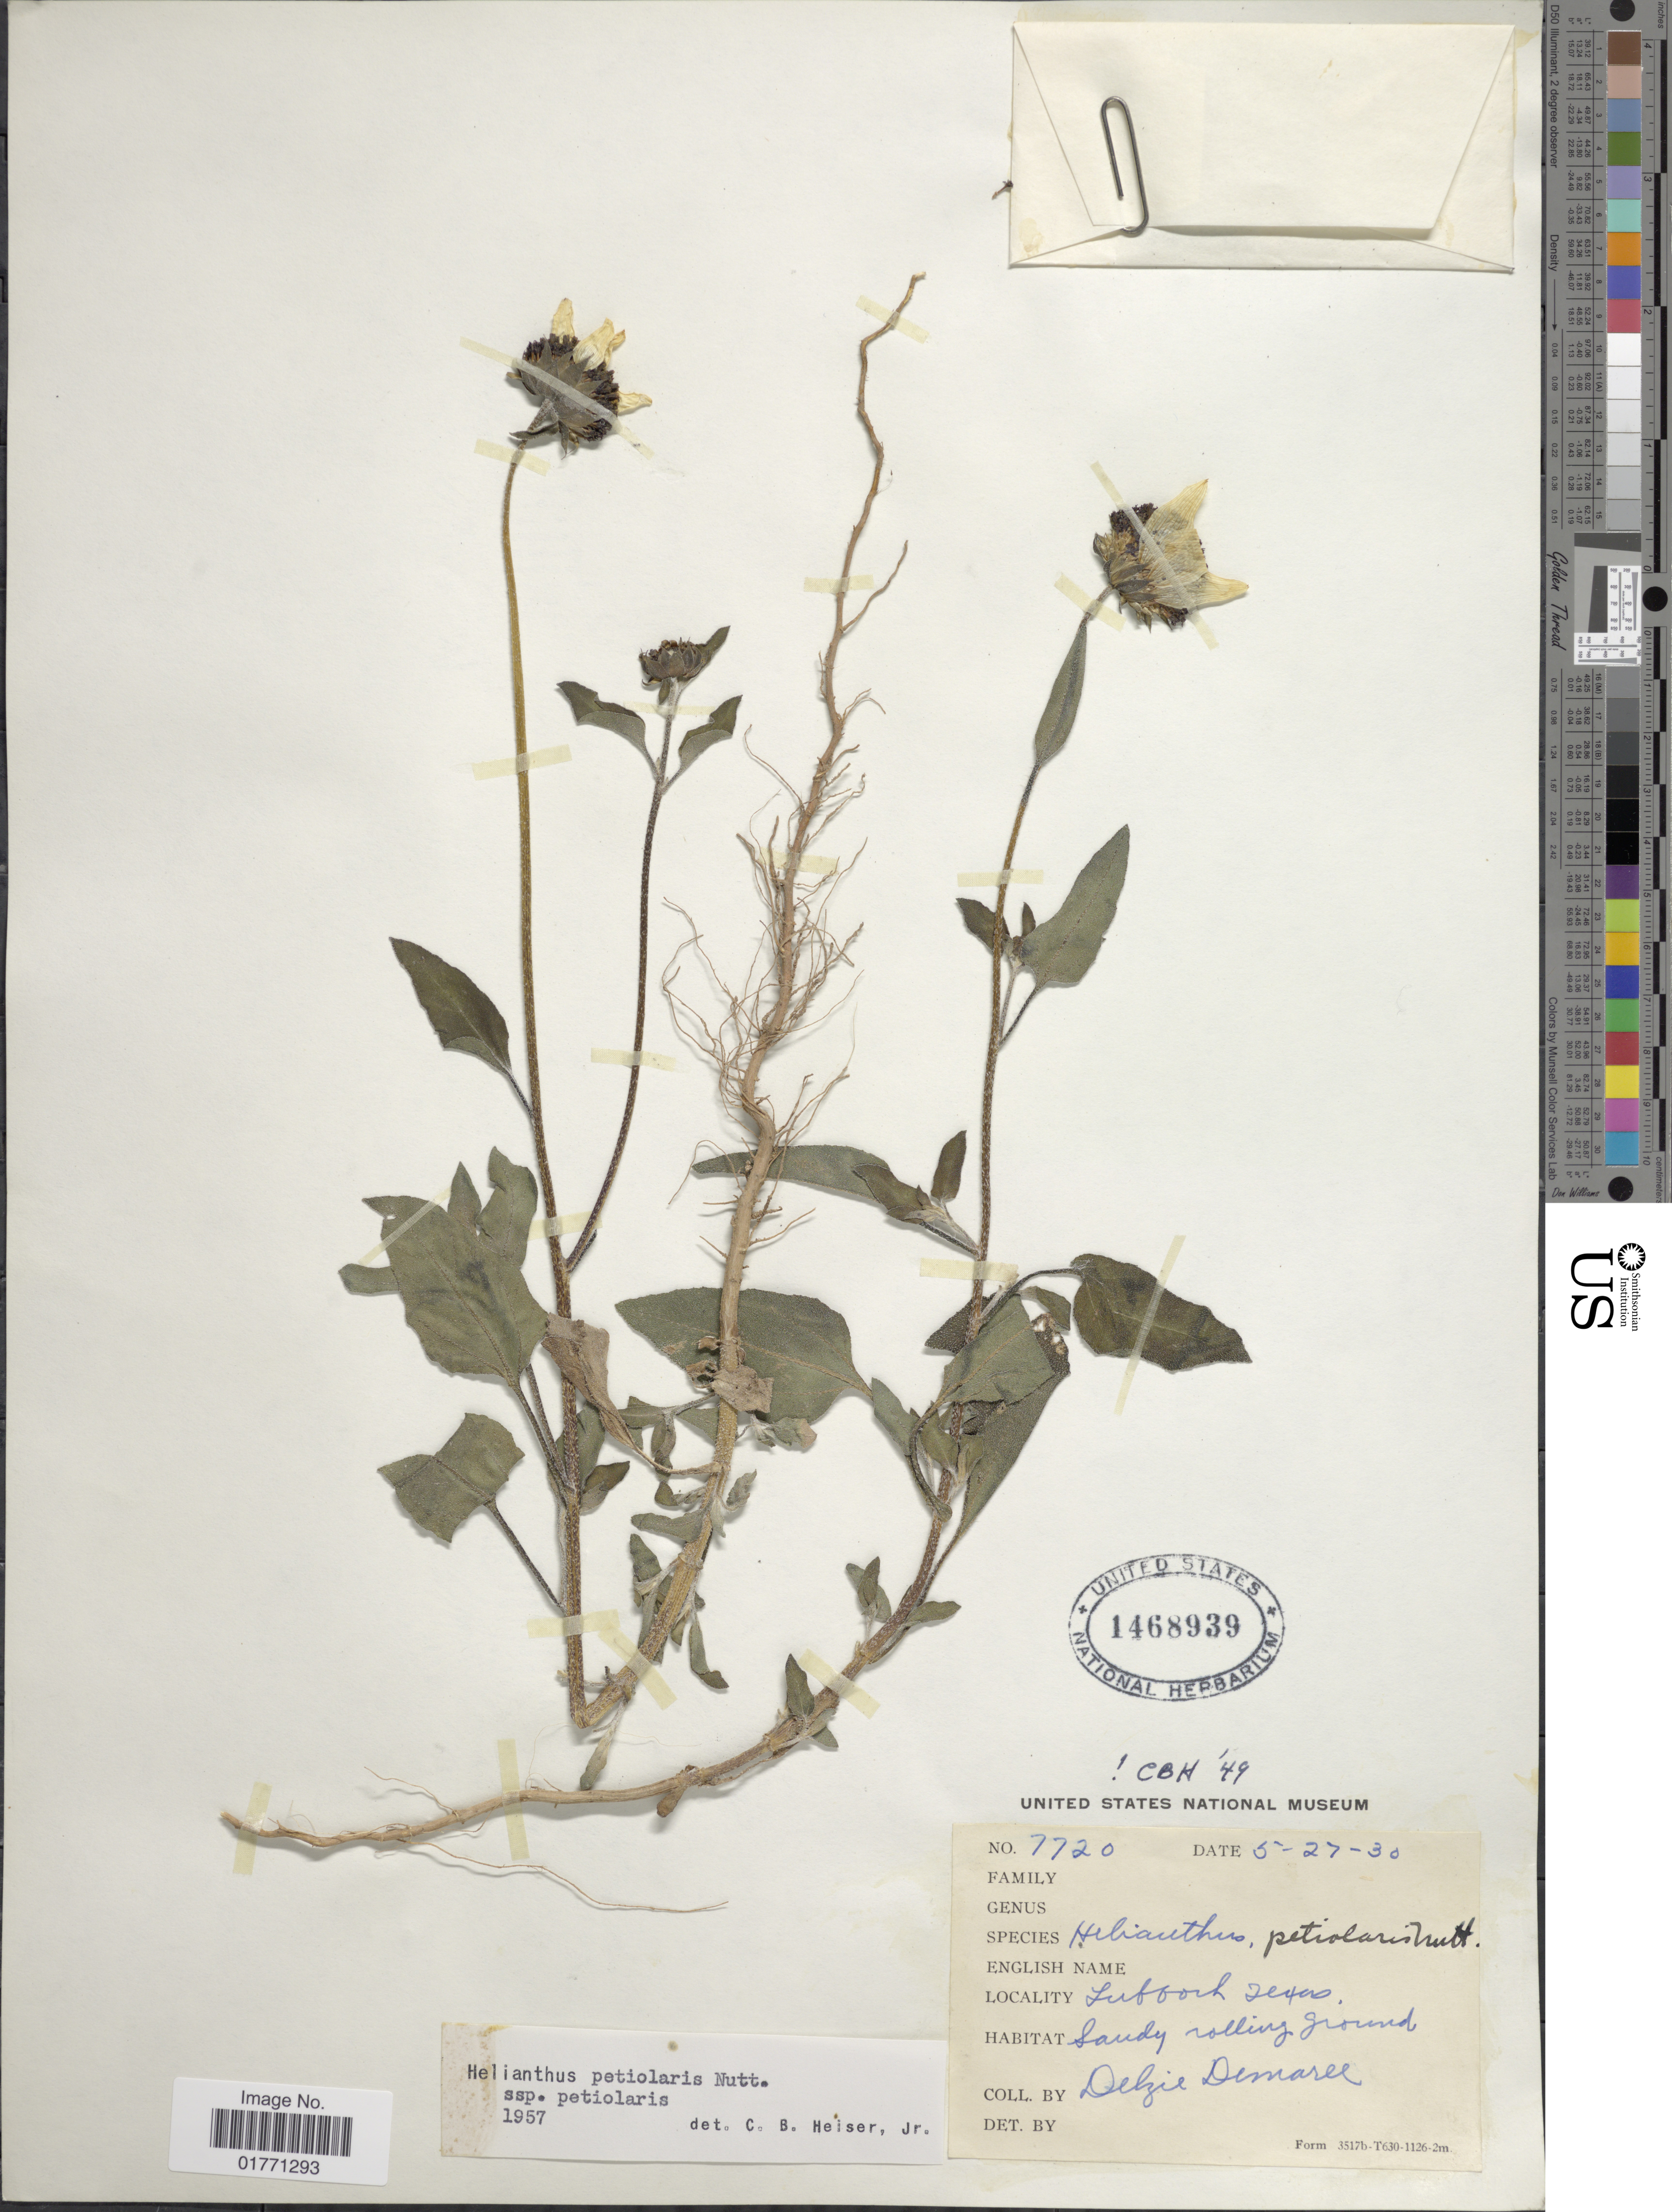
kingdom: Plantae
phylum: Tracheophyta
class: Magnoliopsida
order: Asterales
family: Asteraceae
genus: Helianthus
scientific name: Helianthus petiolaris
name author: Nutt.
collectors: D. Demaree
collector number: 7720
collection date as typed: Transcribed d/m/y: 27/5/30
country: United States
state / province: Texas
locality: Subfork, sandy rolling ground.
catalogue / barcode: US 1468939